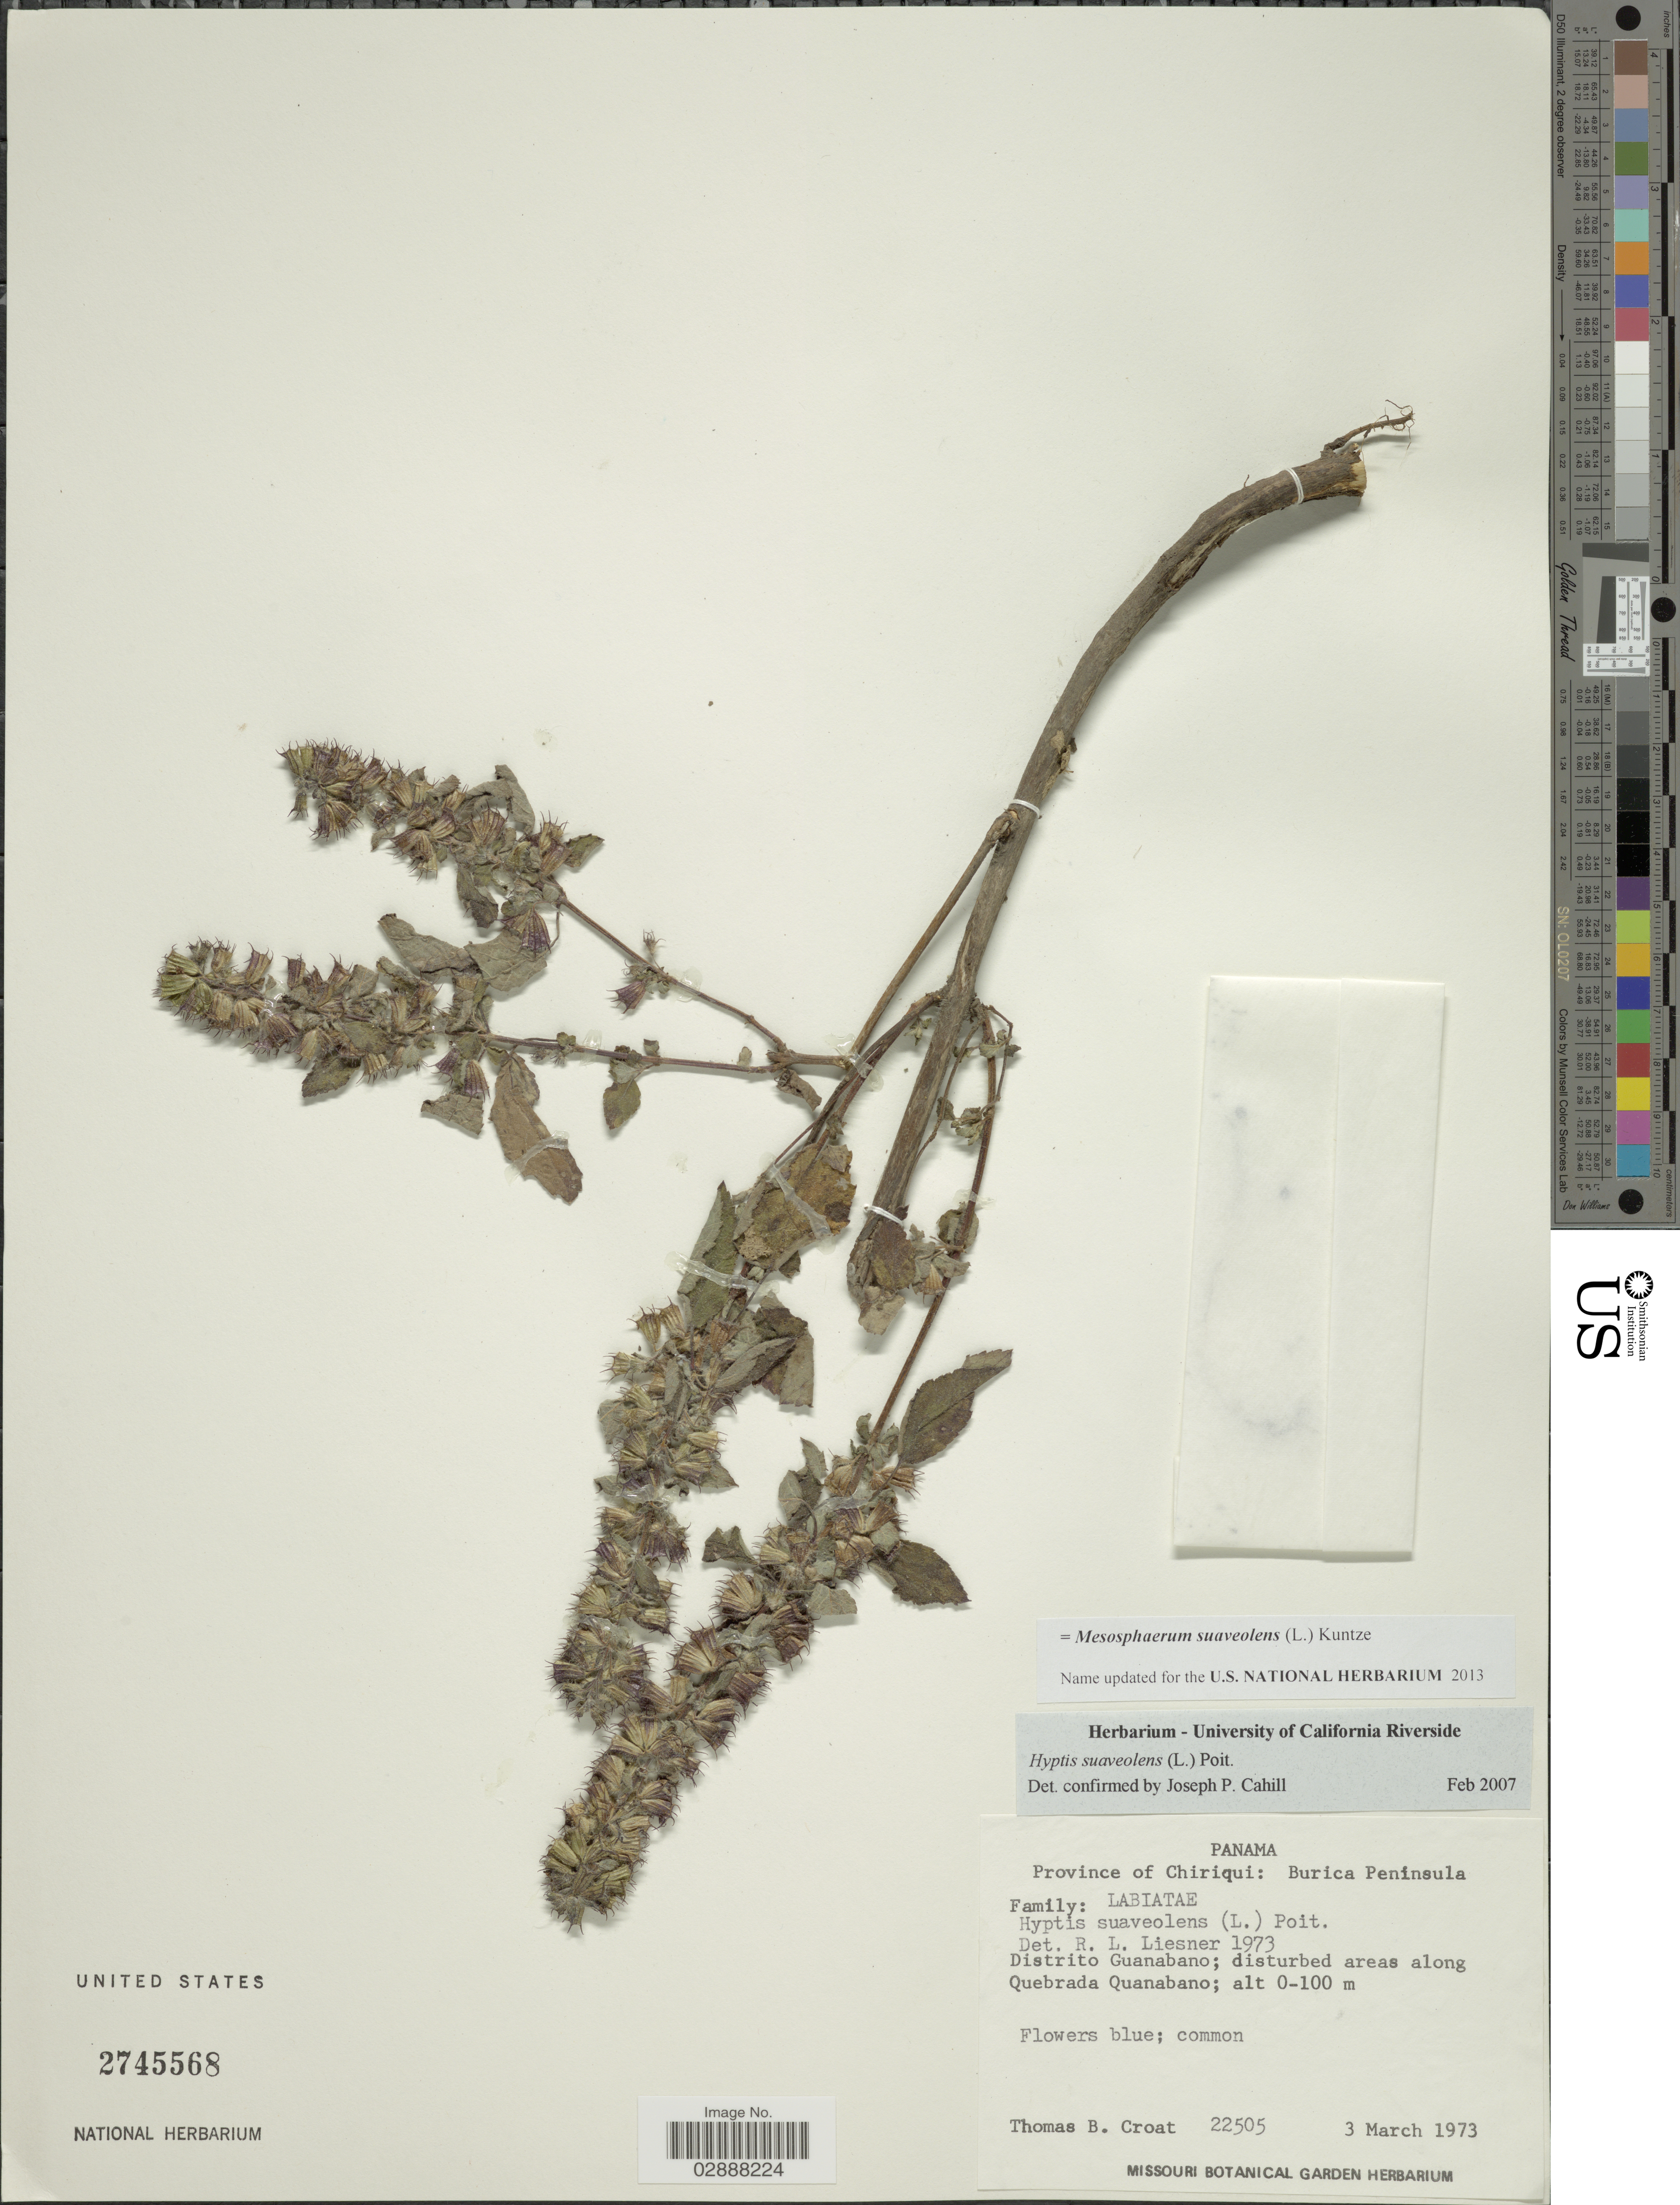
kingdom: Plantae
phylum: Tracheophyta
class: Magnoliopsida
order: Lamiales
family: Lamiaceae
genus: Mesosphaerum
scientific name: Mesosphaerum suaveolens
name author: (L.) Kuntze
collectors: T. B. Croat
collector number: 22505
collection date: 1973-03-03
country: Panama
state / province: Chiriqui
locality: Burica Peninsula. Distrito Guanabano; disturbed areas along Quebrada Quanabano.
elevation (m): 0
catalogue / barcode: US 2745568